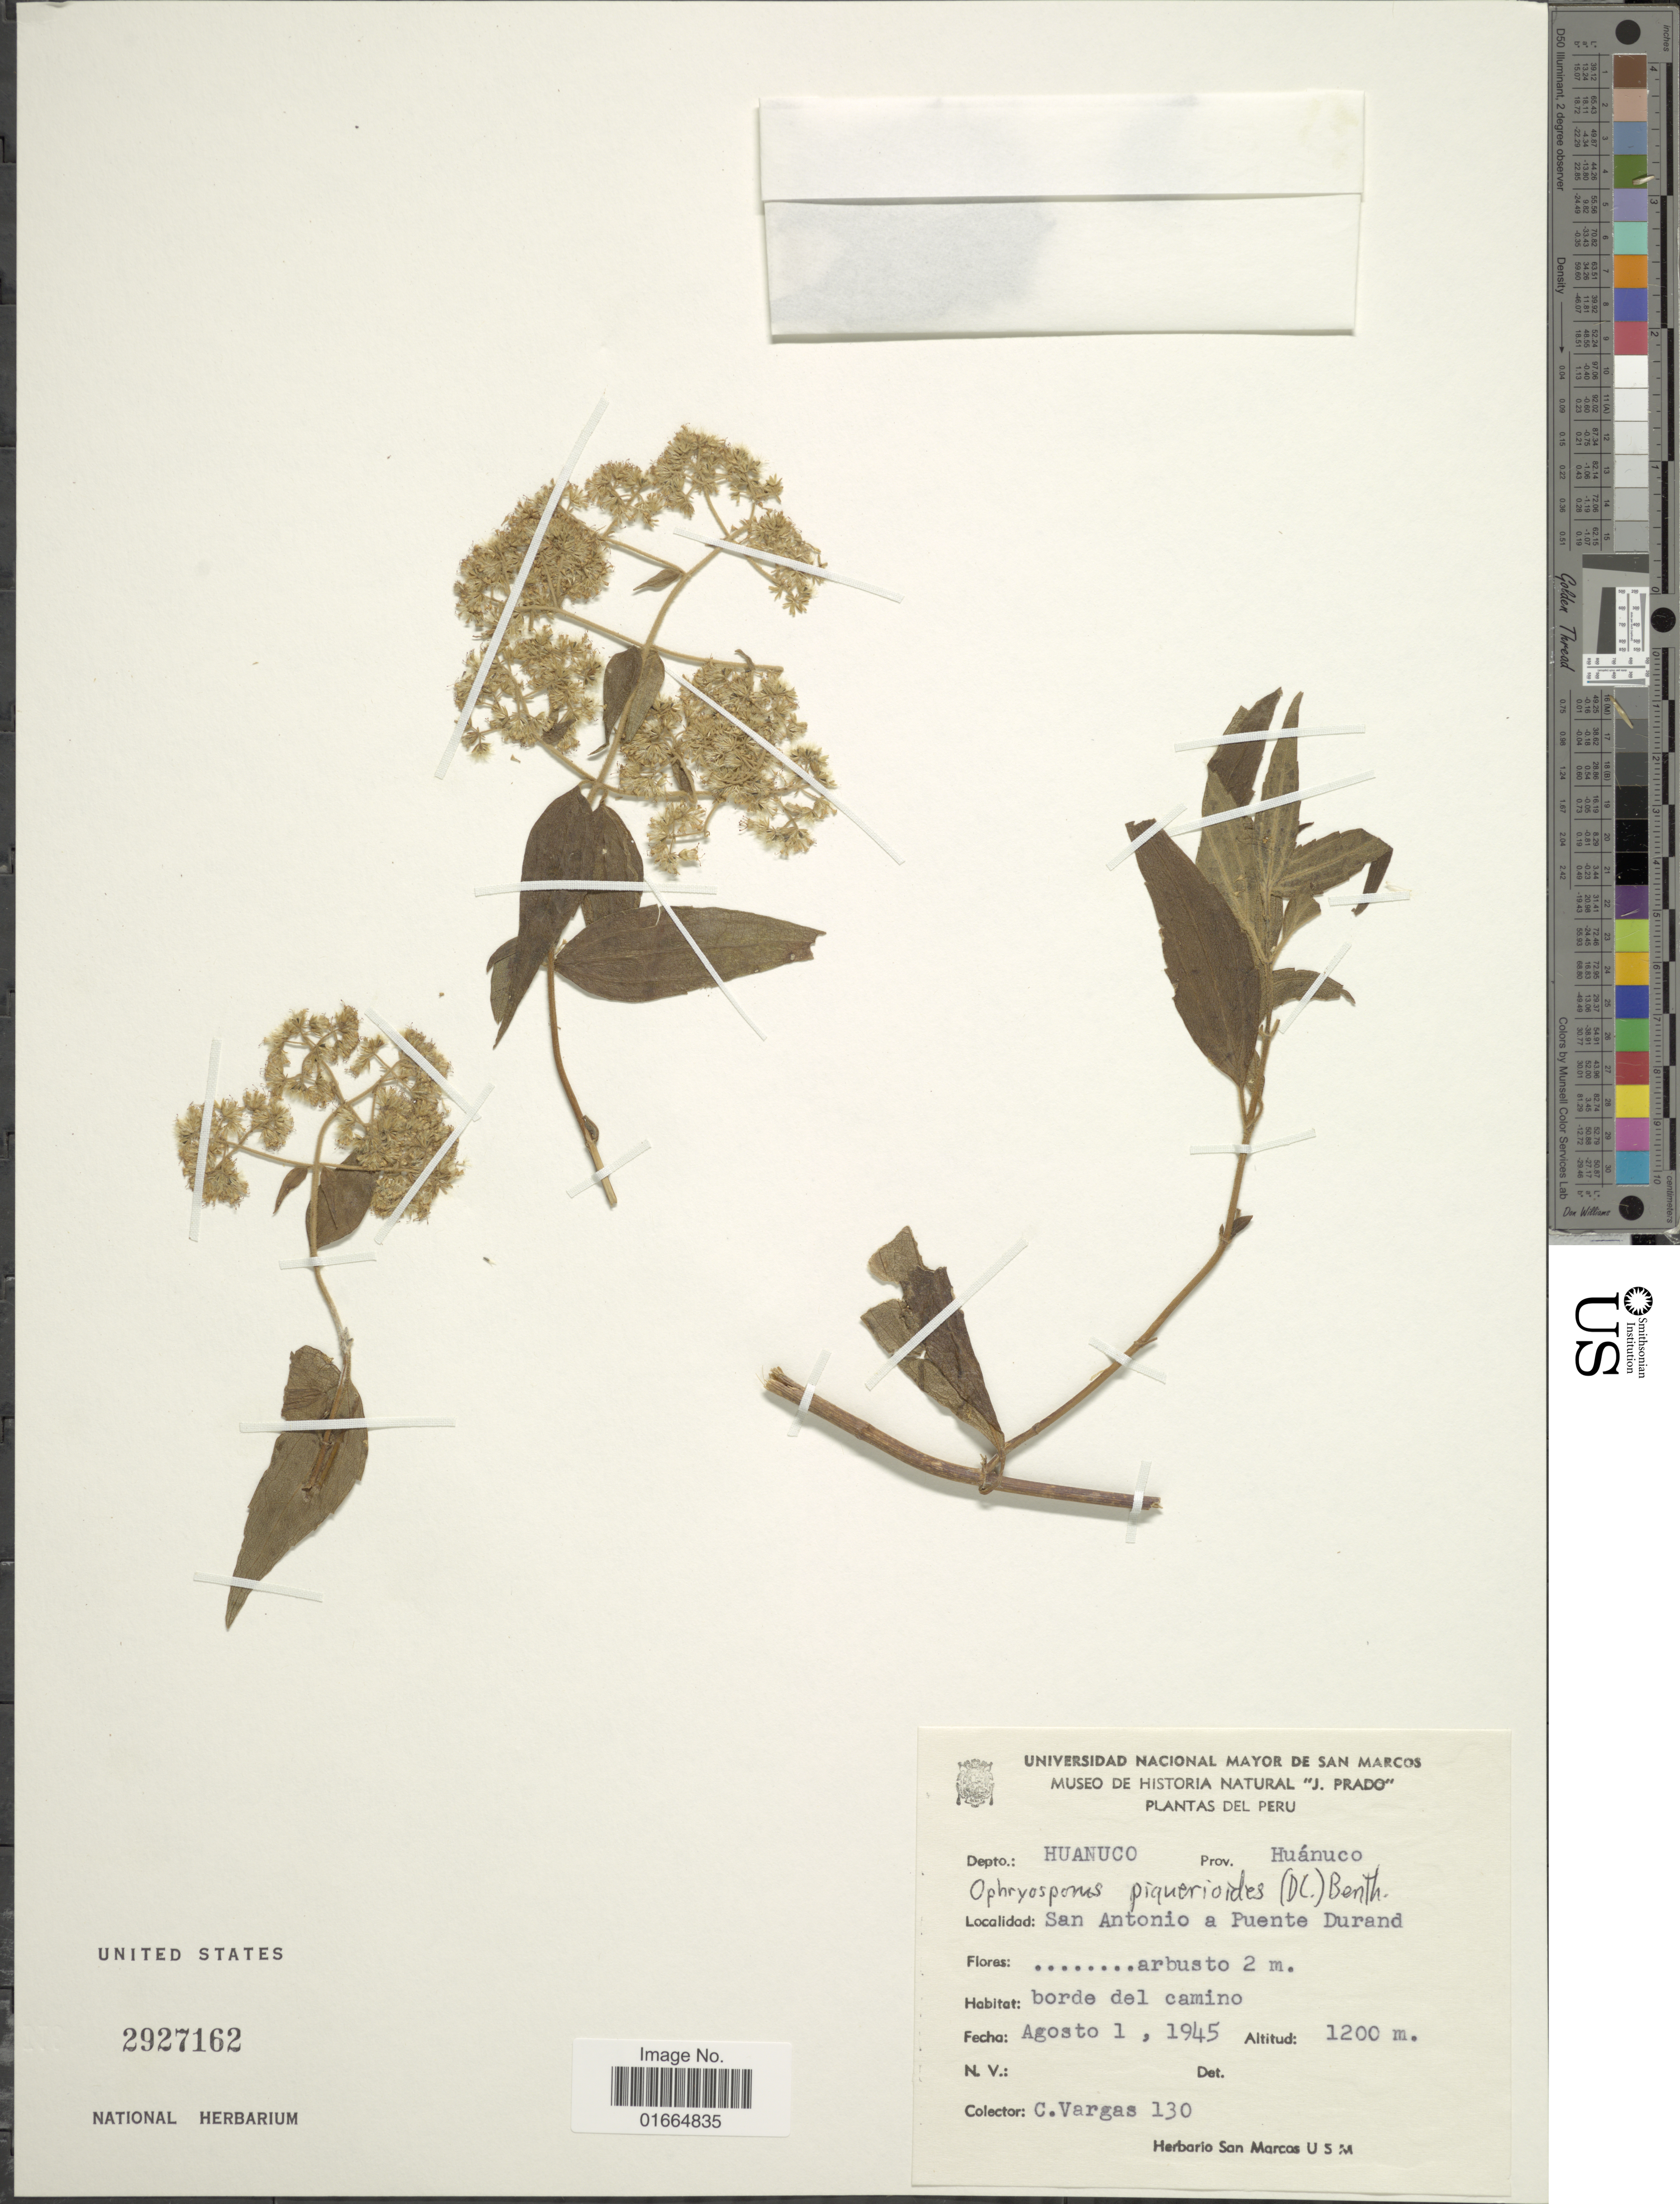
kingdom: Plantae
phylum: Tracheophyta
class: Magnoliopsida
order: Asterales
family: Asteraceae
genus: Ophryosporus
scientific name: Ophryosporus piquerioides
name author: (DC.) Benth. ex Baker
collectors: C. Vargas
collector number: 130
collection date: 1945-08-01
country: Peru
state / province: Huánuco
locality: Depto.: Huanuco. Prov. Huánuco. San Antonio a Puente Durand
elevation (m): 1200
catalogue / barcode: US 2927162